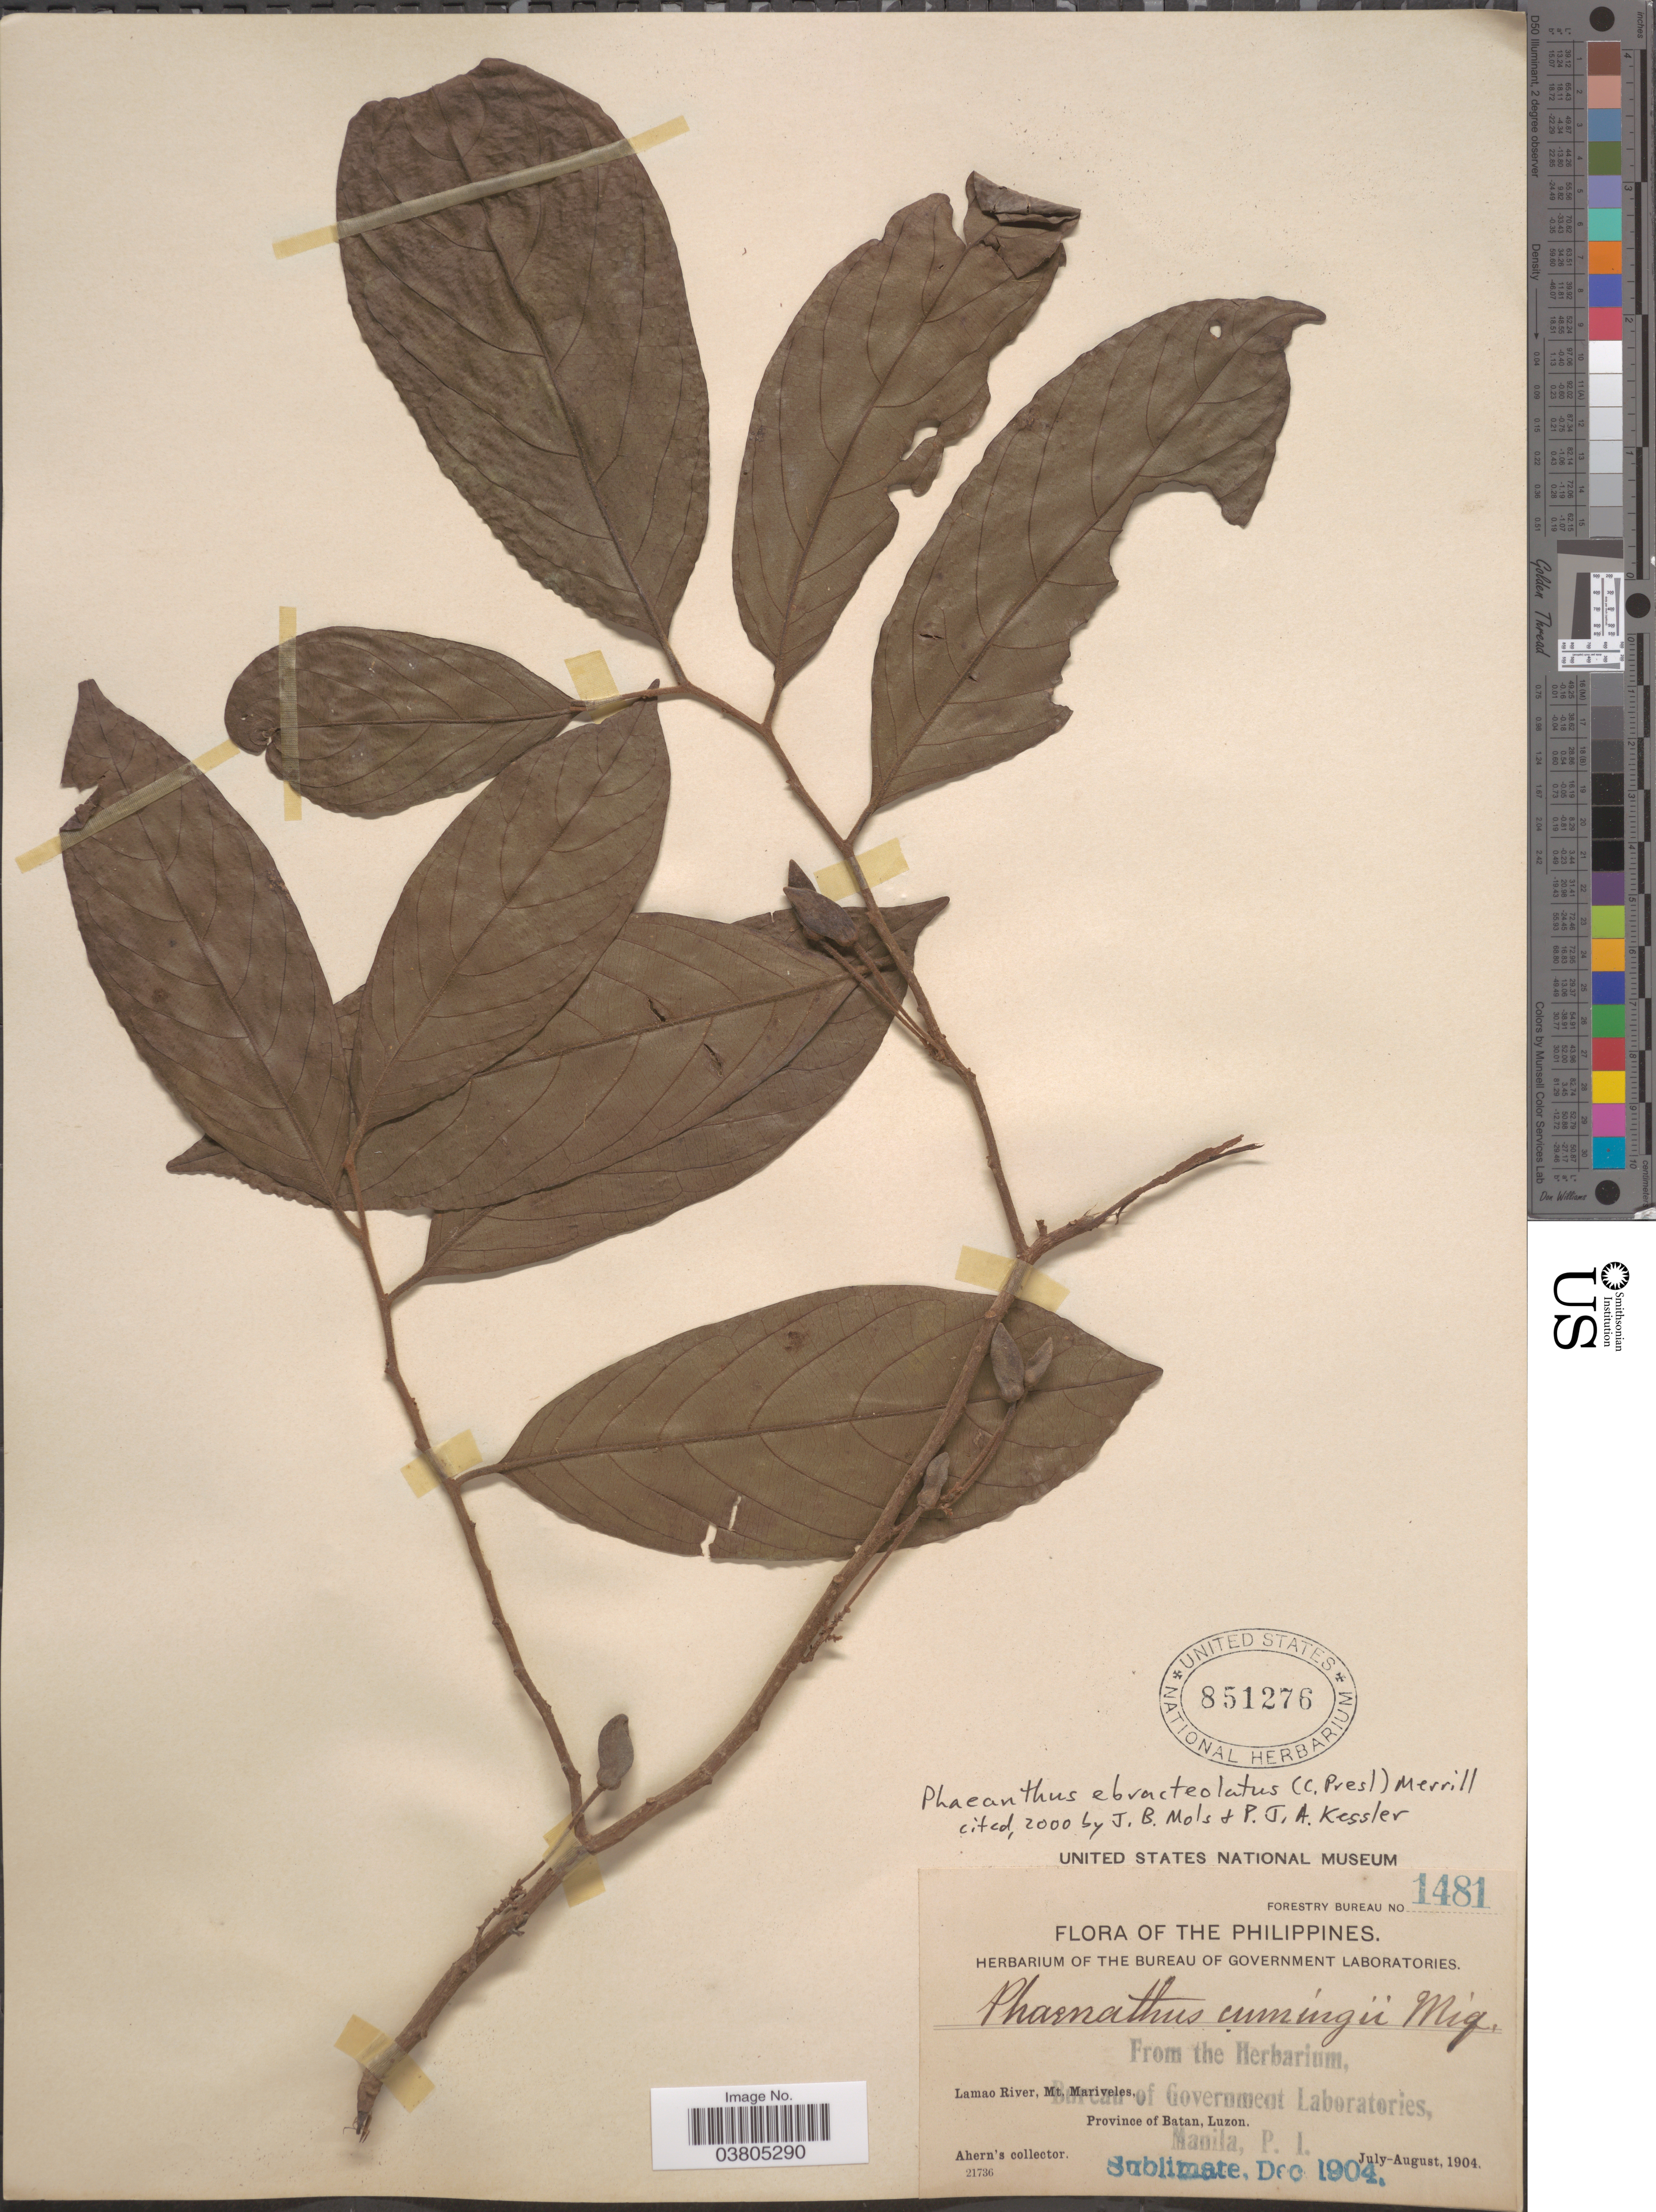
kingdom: Plantae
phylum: Tracheophyta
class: Magnoliopsida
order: Magnoliales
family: Annonaceae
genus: Phaeanthus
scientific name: Phaeanthus ebracteolatus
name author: (C. Presl) Merr.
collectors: Ahern's collector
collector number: Forestry Bureau 1481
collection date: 1904-07/1904-08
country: Philippines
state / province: Cagayan Valley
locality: Lamao River, Mt. Mariveles. Province of Batan, Luzon.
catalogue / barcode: US 851276